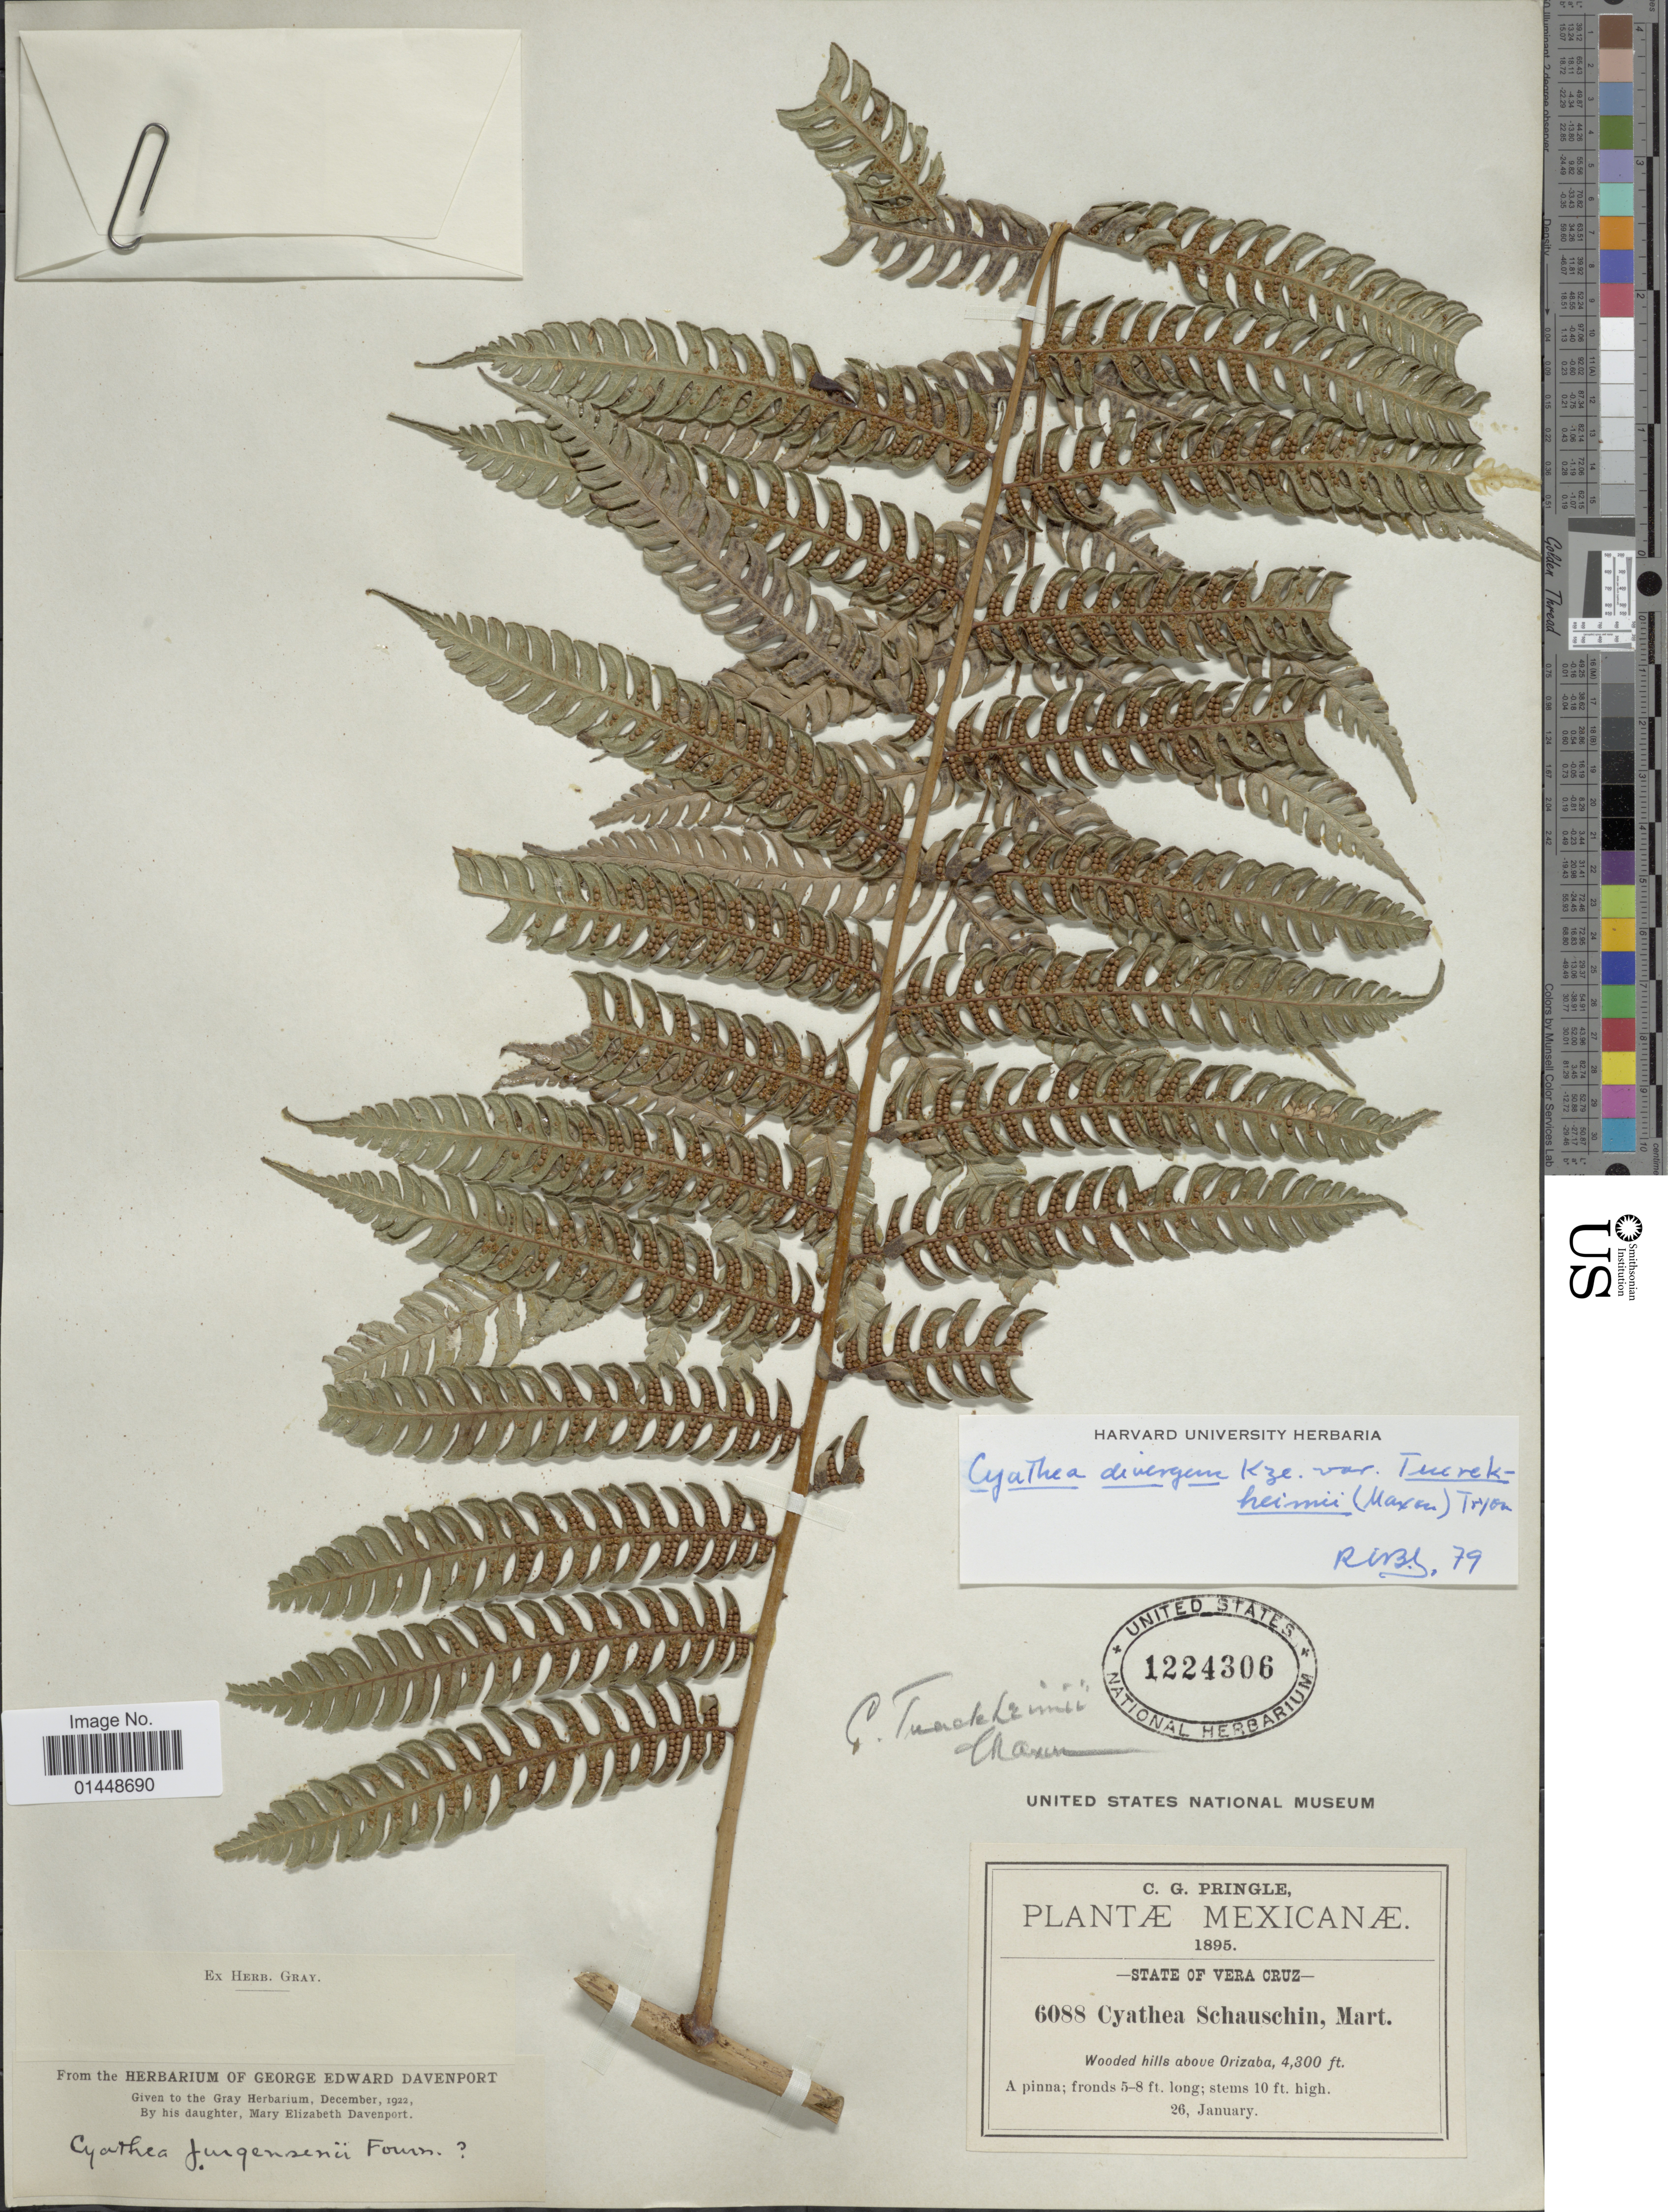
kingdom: Plantae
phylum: Tracheophyta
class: Polypodiopsida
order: Cyatheales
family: Cyatheaceae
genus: Cyathea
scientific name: Cyathea divergens var. tuerckheimii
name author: (Maxon) R.M. Tryon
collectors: C. G. Pringle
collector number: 6088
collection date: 1895-01-26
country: Mexico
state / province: Veracruz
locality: State of Vera Cruz. Wooded hills above Orizaba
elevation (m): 1311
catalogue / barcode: US 1224306